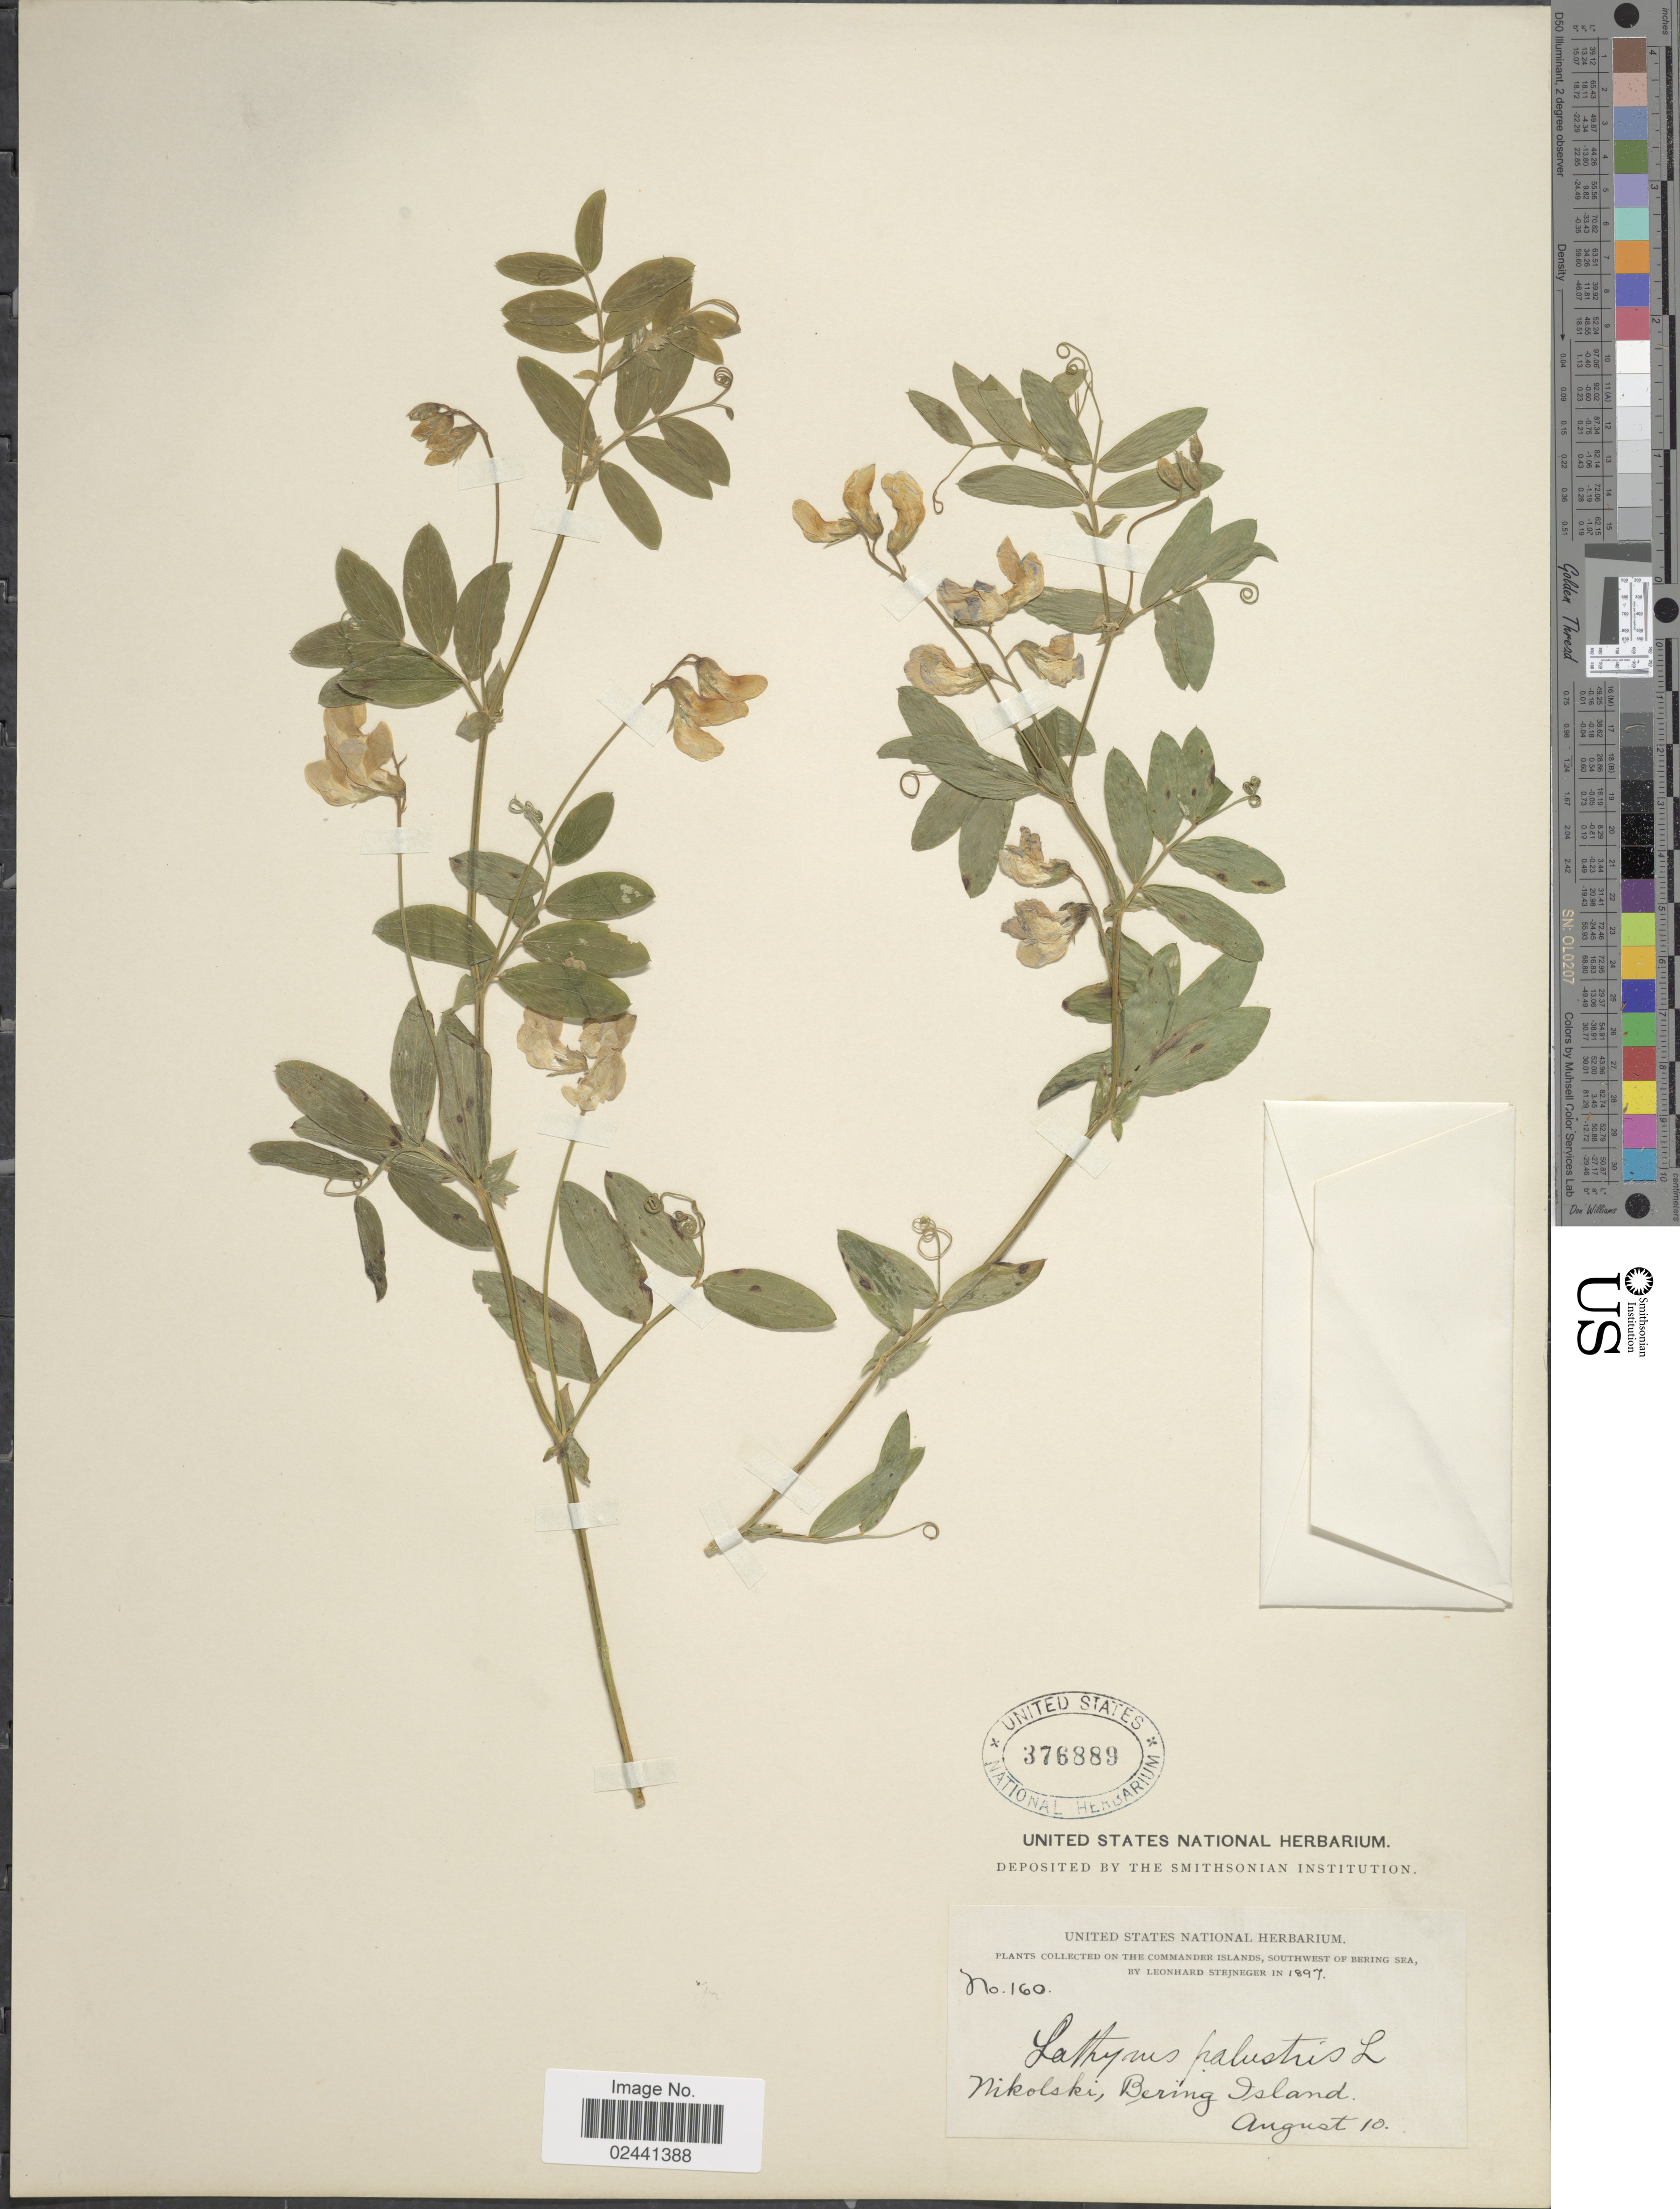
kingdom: Plantae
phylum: Tracheophyta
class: Magnoliopsida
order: Fabales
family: Fabaceae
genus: Lathyrus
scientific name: Lathyrus palustris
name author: L.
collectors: L. Stejneger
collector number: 160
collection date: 1897-08-10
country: Russian Federation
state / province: Kamchatka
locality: On The Commander Islands, Southwest of Bering Sea, Nikolski, Bering Island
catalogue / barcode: US 376889